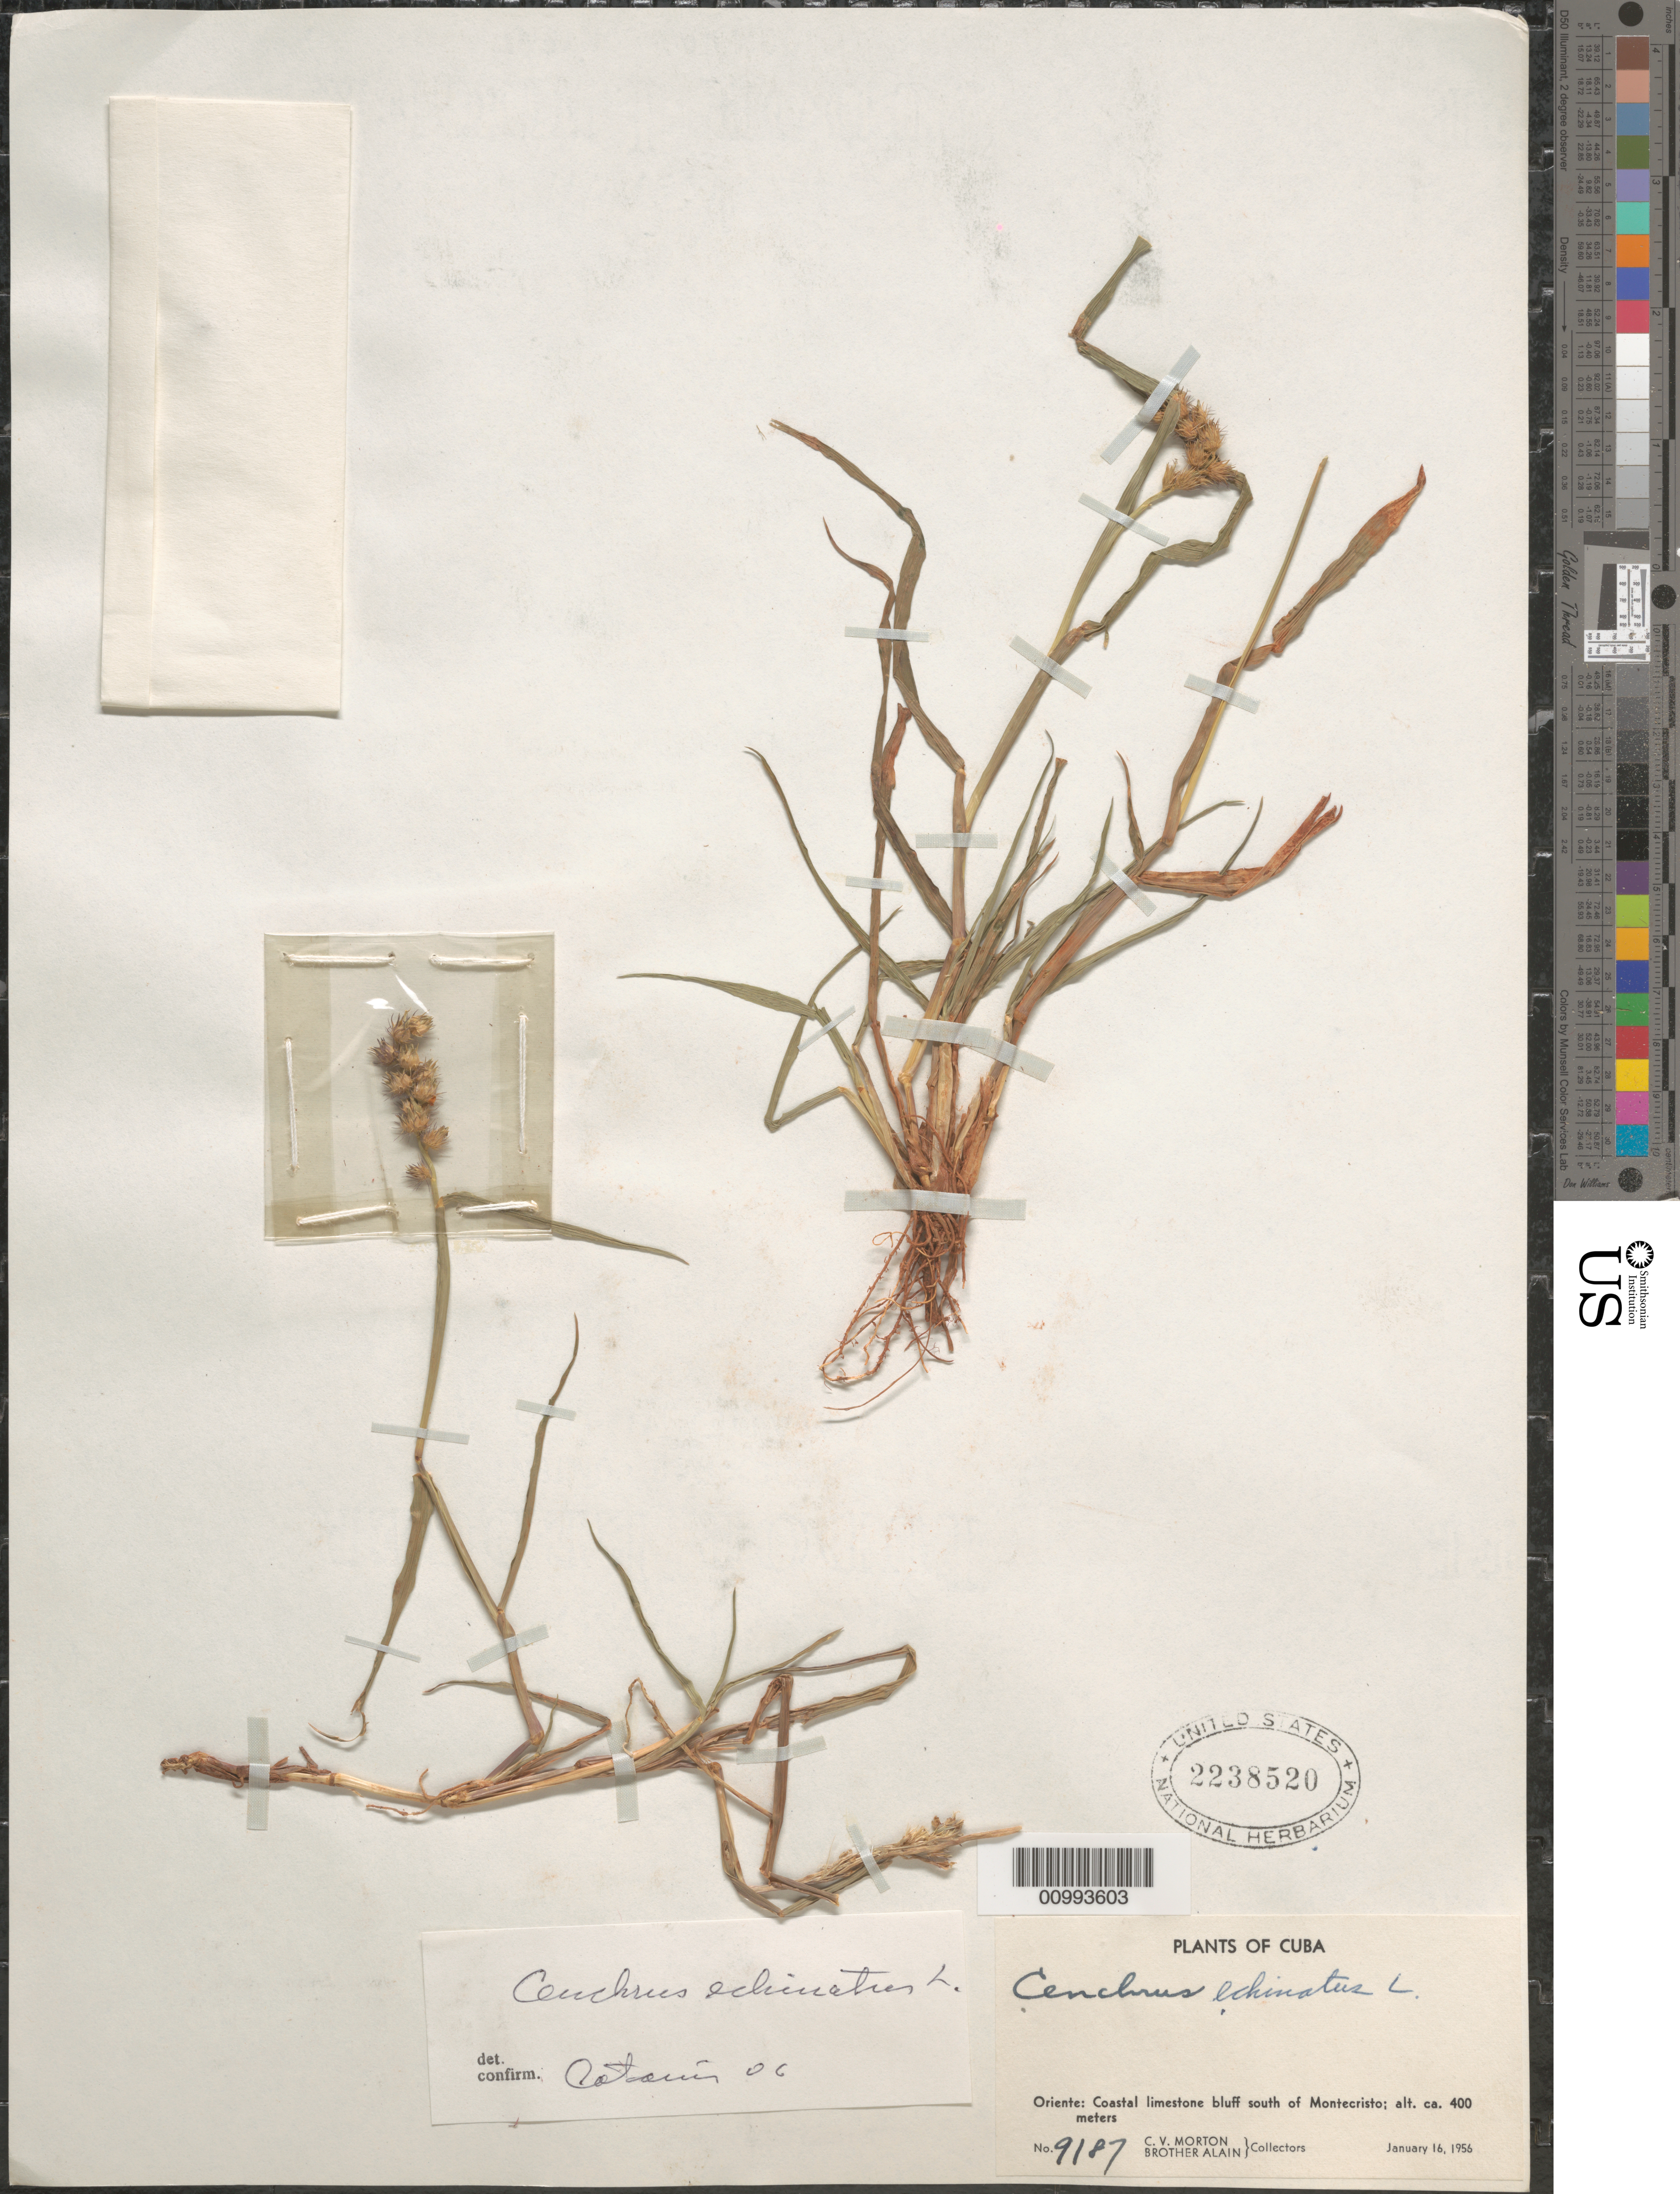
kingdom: Plantae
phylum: Tracheophyta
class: Liliopsida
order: Poales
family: Poaceae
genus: Cenchrus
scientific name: Cenchrus echinatus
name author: L.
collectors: C. V. Morton & A. H. Liogier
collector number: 9187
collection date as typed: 16 Jan 1956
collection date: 1956-01-16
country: Cuba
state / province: Oriente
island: Cuba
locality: South of Montecristo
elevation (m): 400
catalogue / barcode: US 2238520